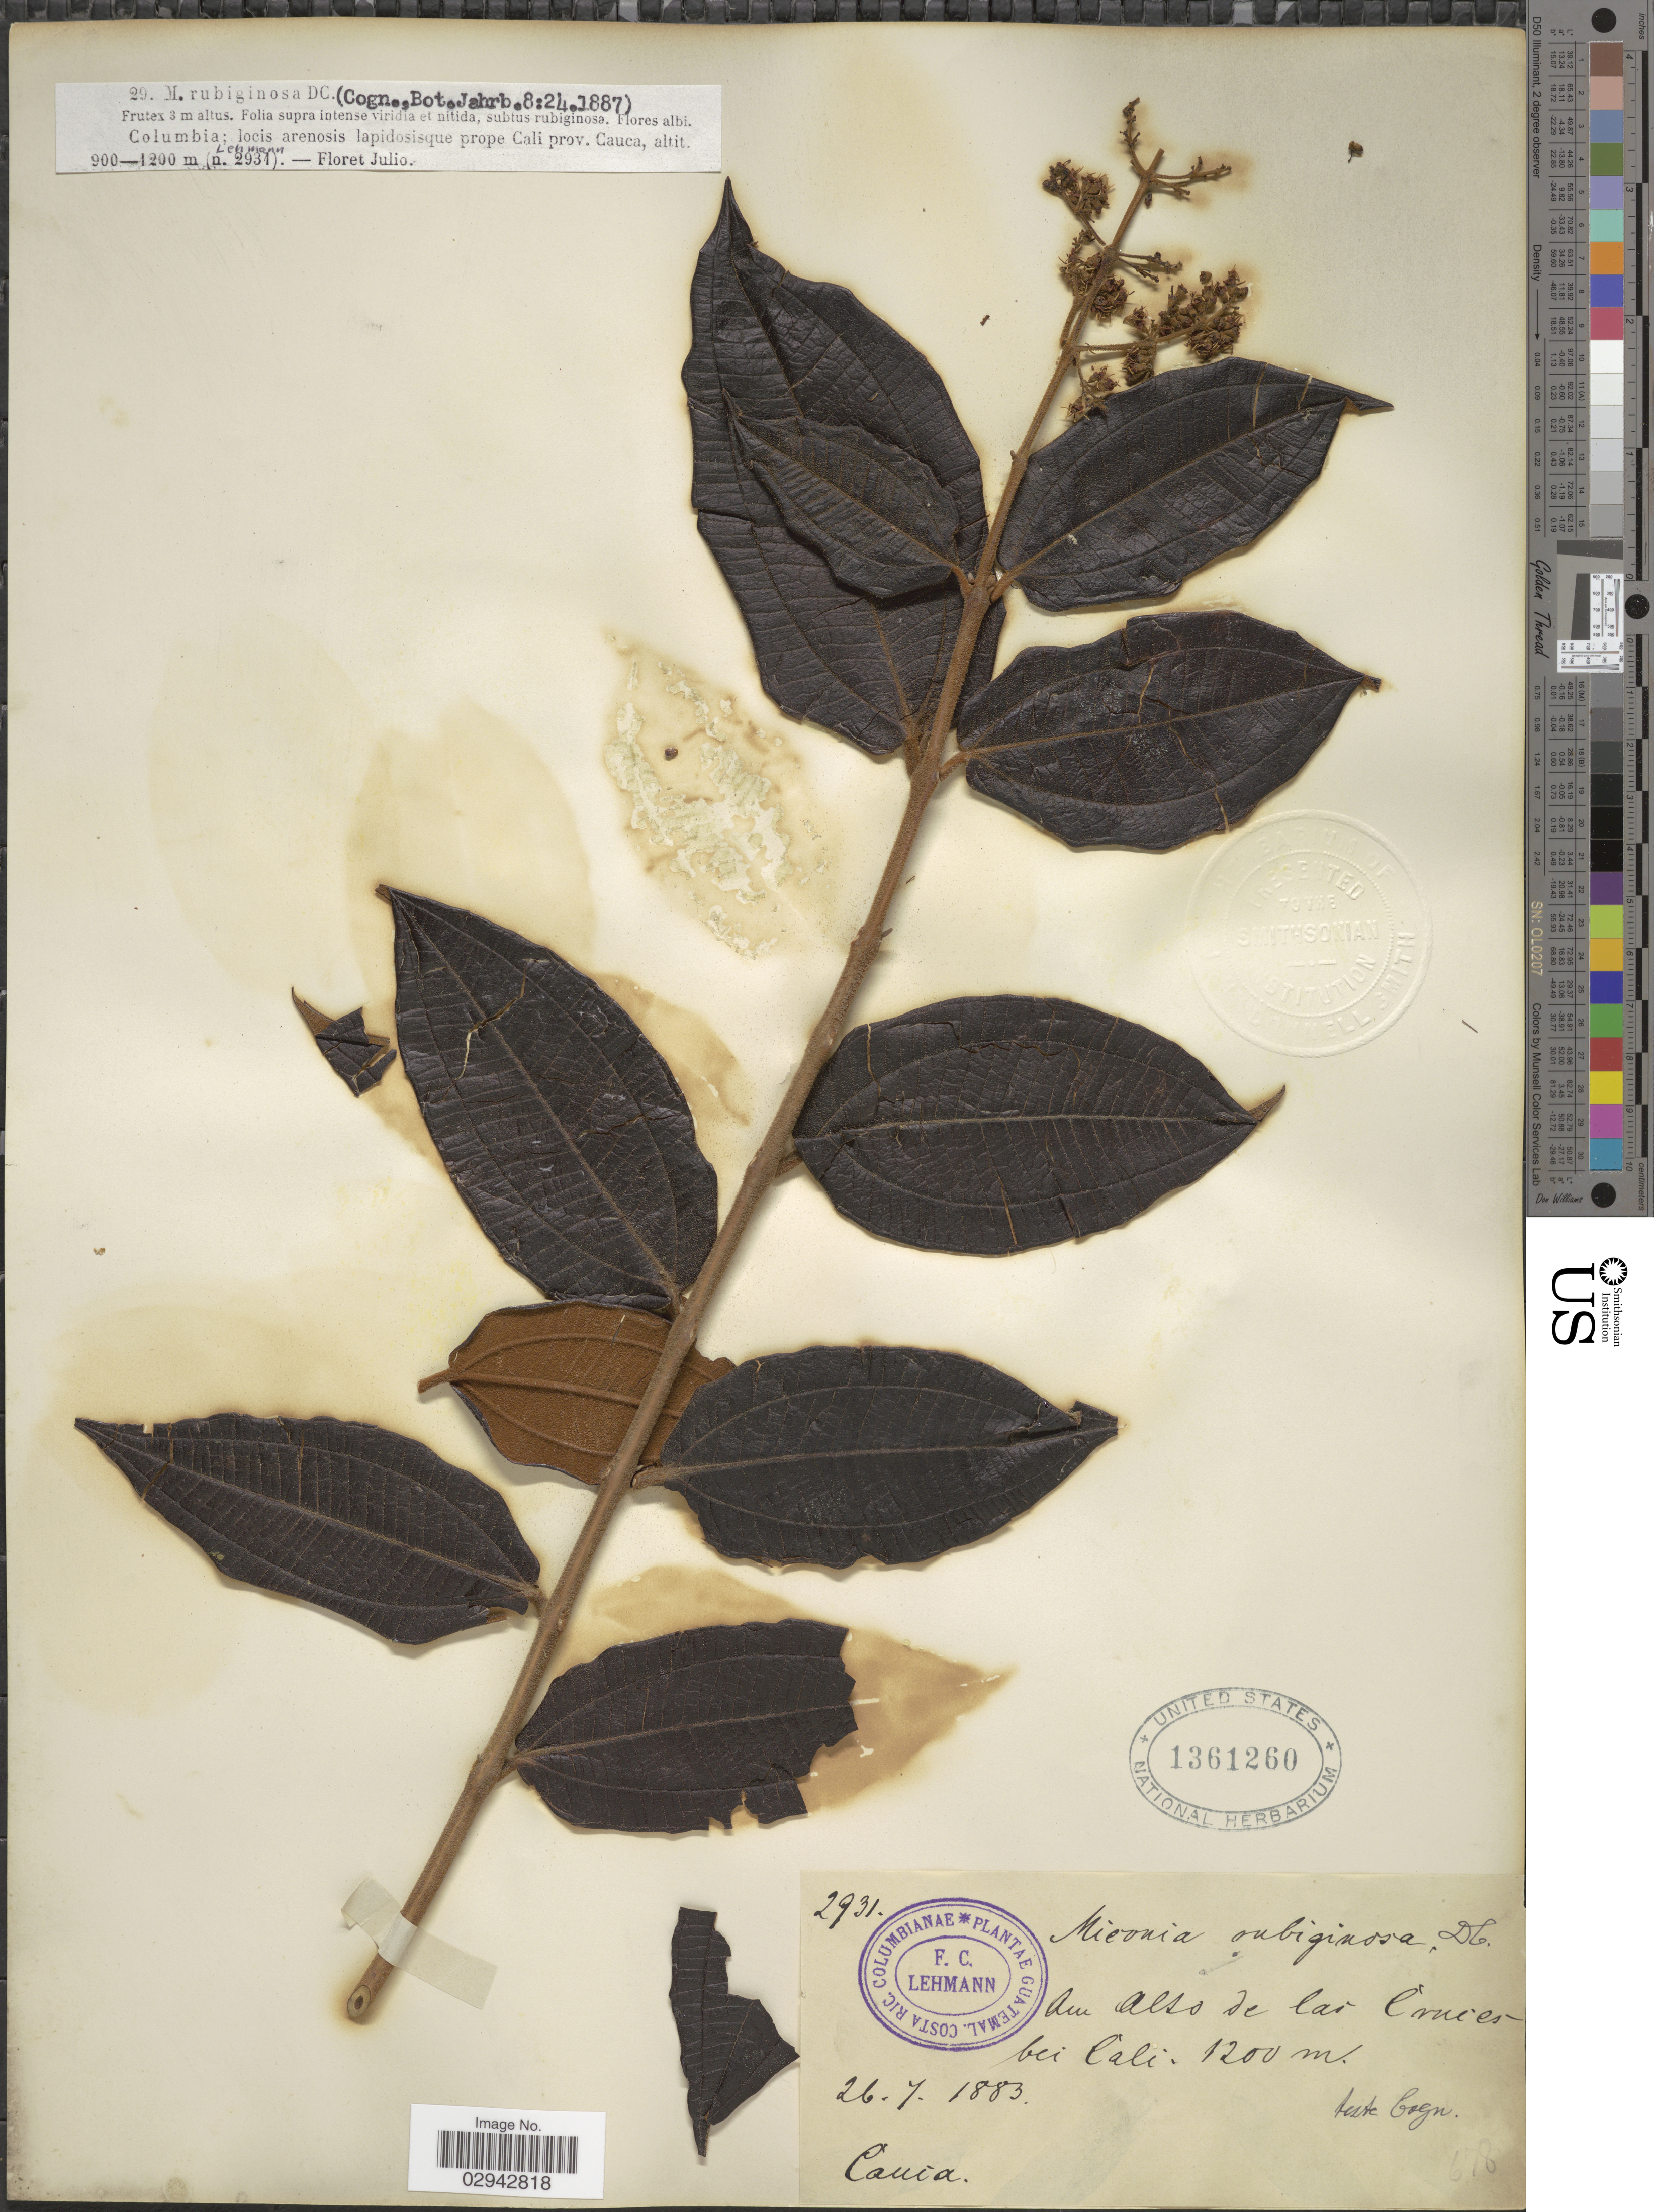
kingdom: Plantae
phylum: Tracheophyta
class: Magnoliopsida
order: Myrtales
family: Melastomataceae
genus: Miconia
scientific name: Miconia rubiginosa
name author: (Bonpl.) DC.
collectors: F. C. Lehmann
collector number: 2931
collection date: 1883-07-26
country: Colombia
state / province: Cauca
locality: Am Alto de las Cruces bei Càli.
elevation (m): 1200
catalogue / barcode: US 1361260